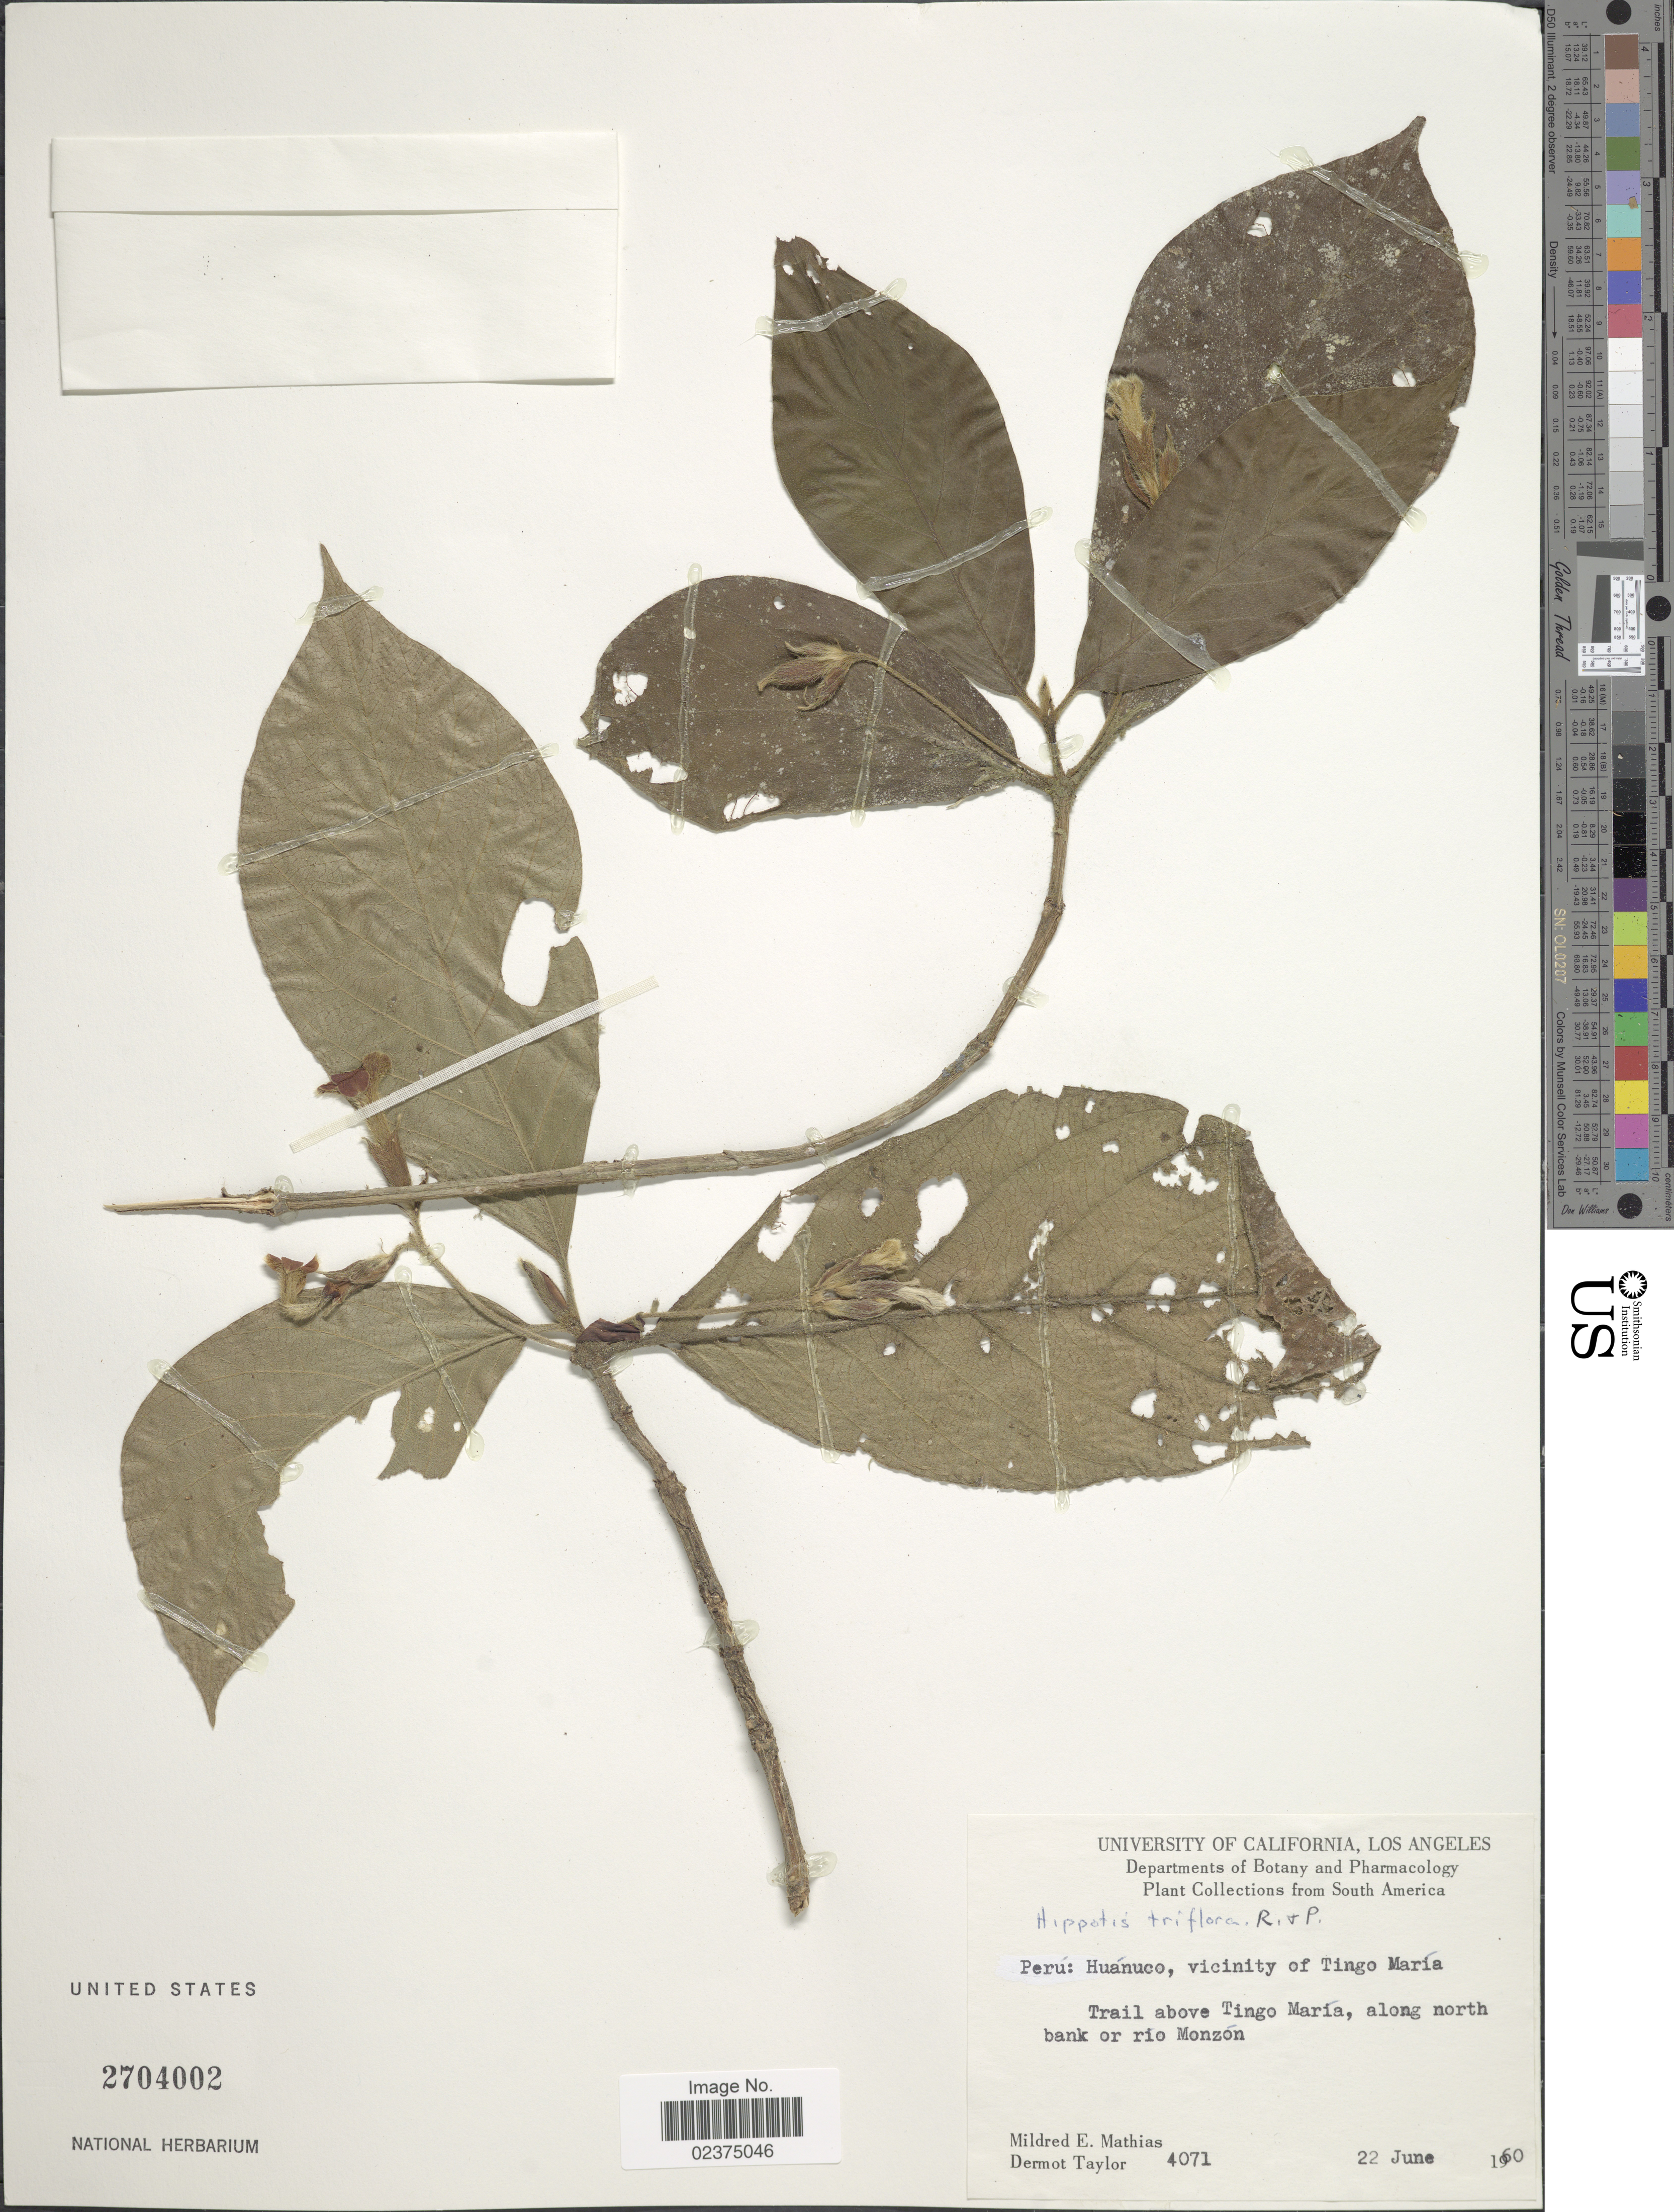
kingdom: Plantae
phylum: Tracheophyta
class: Magnoliopsida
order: Gentianales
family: Rubiaceae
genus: Hippotis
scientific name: Hippotis triflora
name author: Ruiz & Pav.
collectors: M. E. Mathias & D. Taylor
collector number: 4071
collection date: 1960-06-22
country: Peru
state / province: Huánuco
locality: Vicinity of Tingo Maria, trail above Tingo Maria, along north bank or rio Monzon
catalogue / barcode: US 2704002